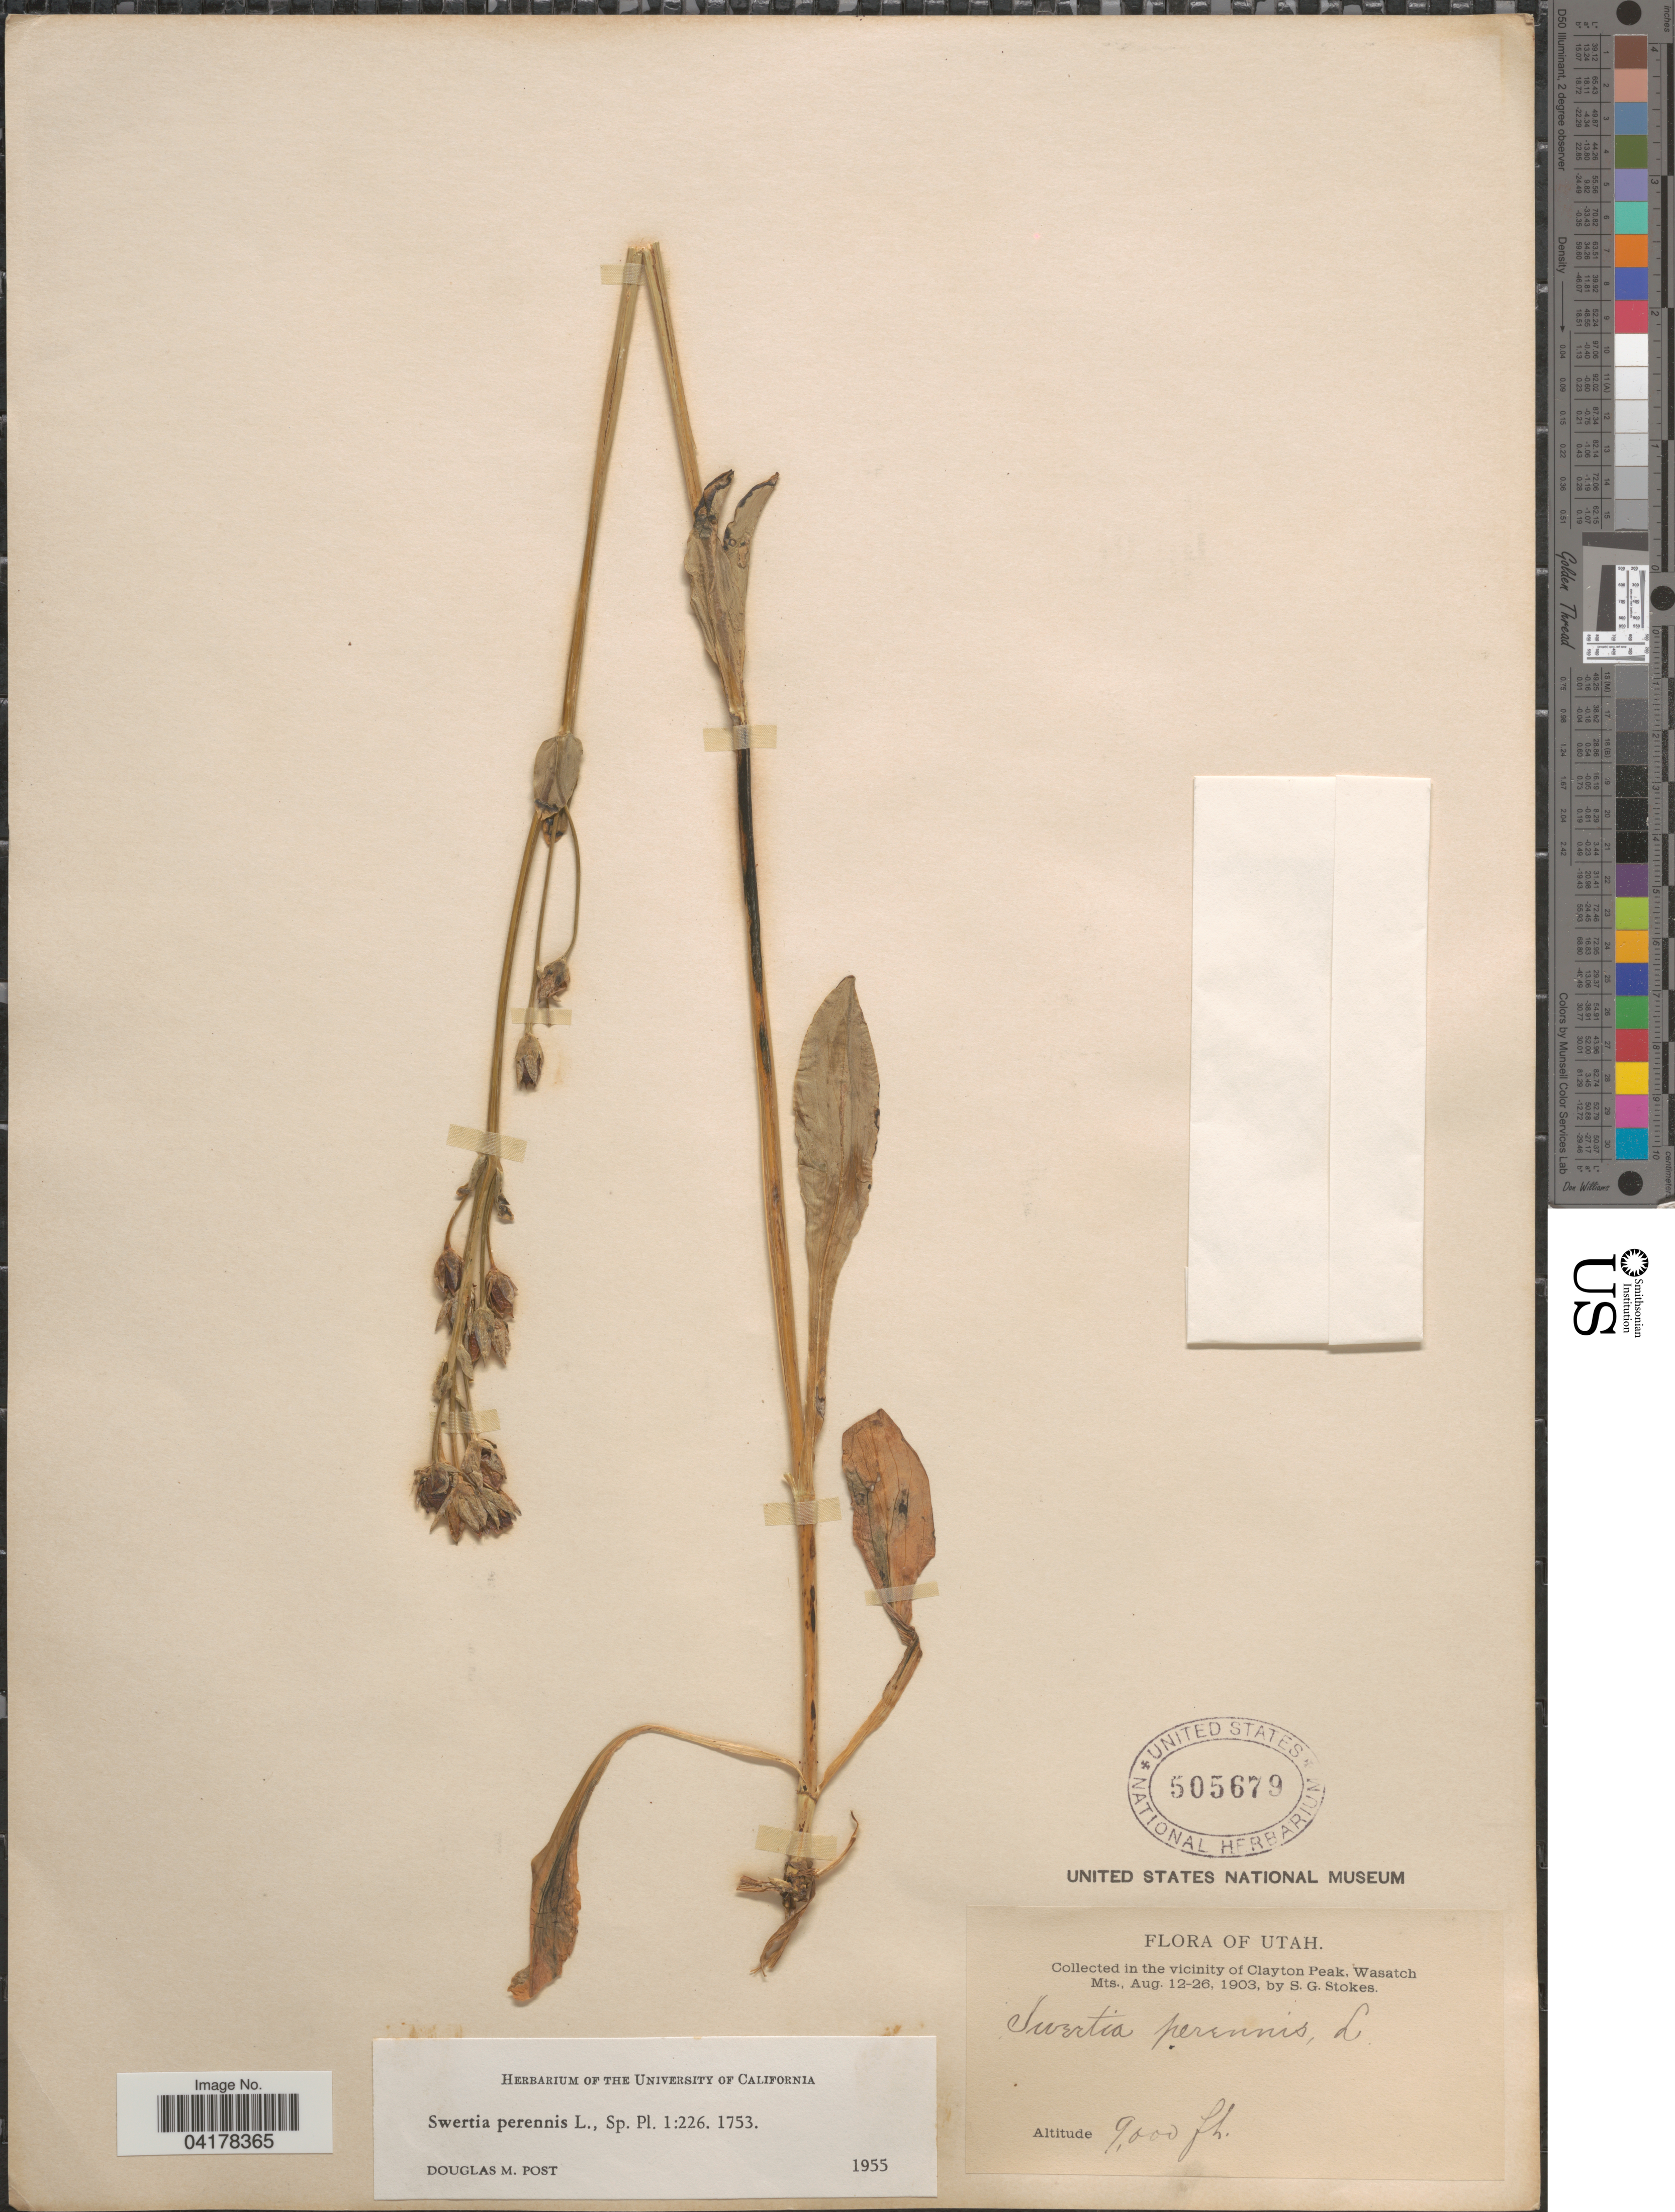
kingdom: Plantae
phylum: Tracheophyta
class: Magnoliopsida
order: Gentianales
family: Gentianaceae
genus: Swertia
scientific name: Swertia perennis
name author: L.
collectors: S. G. Stokes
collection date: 1903-08-12/1903-08-26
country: United States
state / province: Utah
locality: In the vicinity of Clayton Peak, Wasatch Mts.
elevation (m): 2743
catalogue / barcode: US 505679